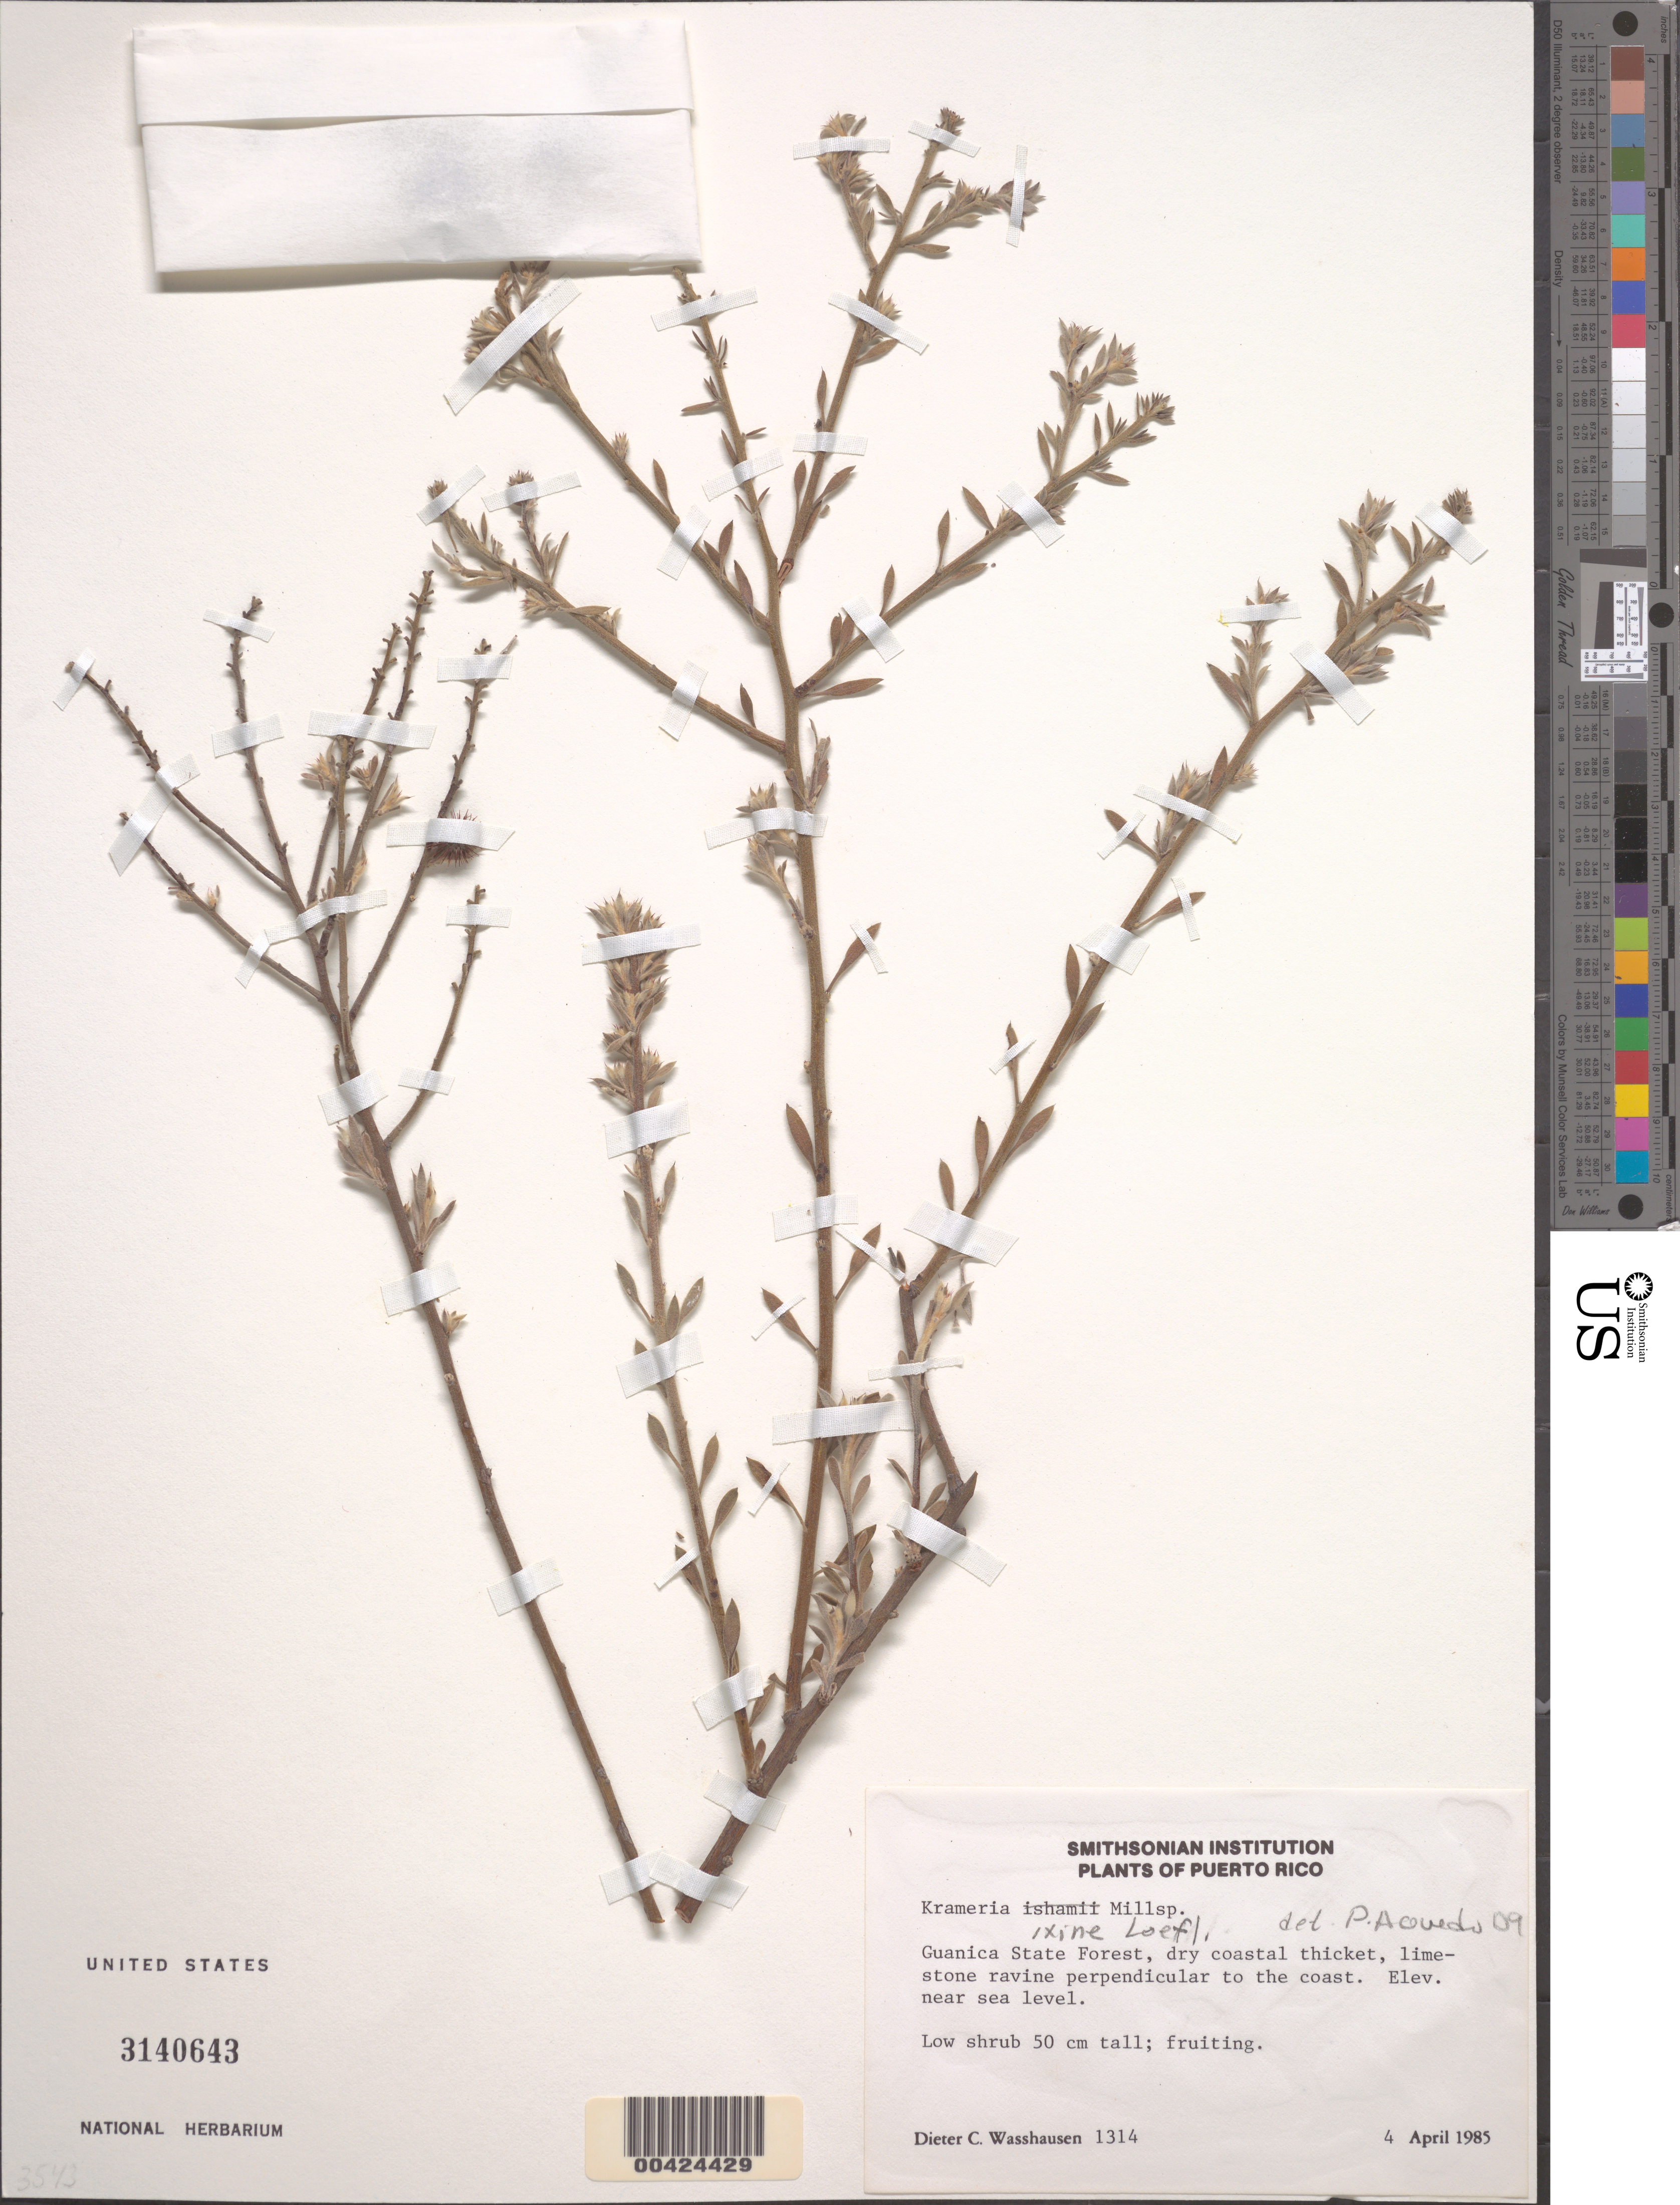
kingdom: Plantae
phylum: Tracheophyta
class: Magnoliopsida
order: Zygophyllales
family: Krameriaceae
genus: Krameria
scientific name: Krameria ixine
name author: L.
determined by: Acevedo-Rodríguez, P., (BOT), Smithsonian Institution - National Museum of Natural History (UNITED STATES)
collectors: D. C. Wasshausen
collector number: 1314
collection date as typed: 04 Apr 1985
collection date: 1985-04-04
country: Puerto Rico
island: Greater Antilles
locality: Guanica State Forest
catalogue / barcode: US 3140643